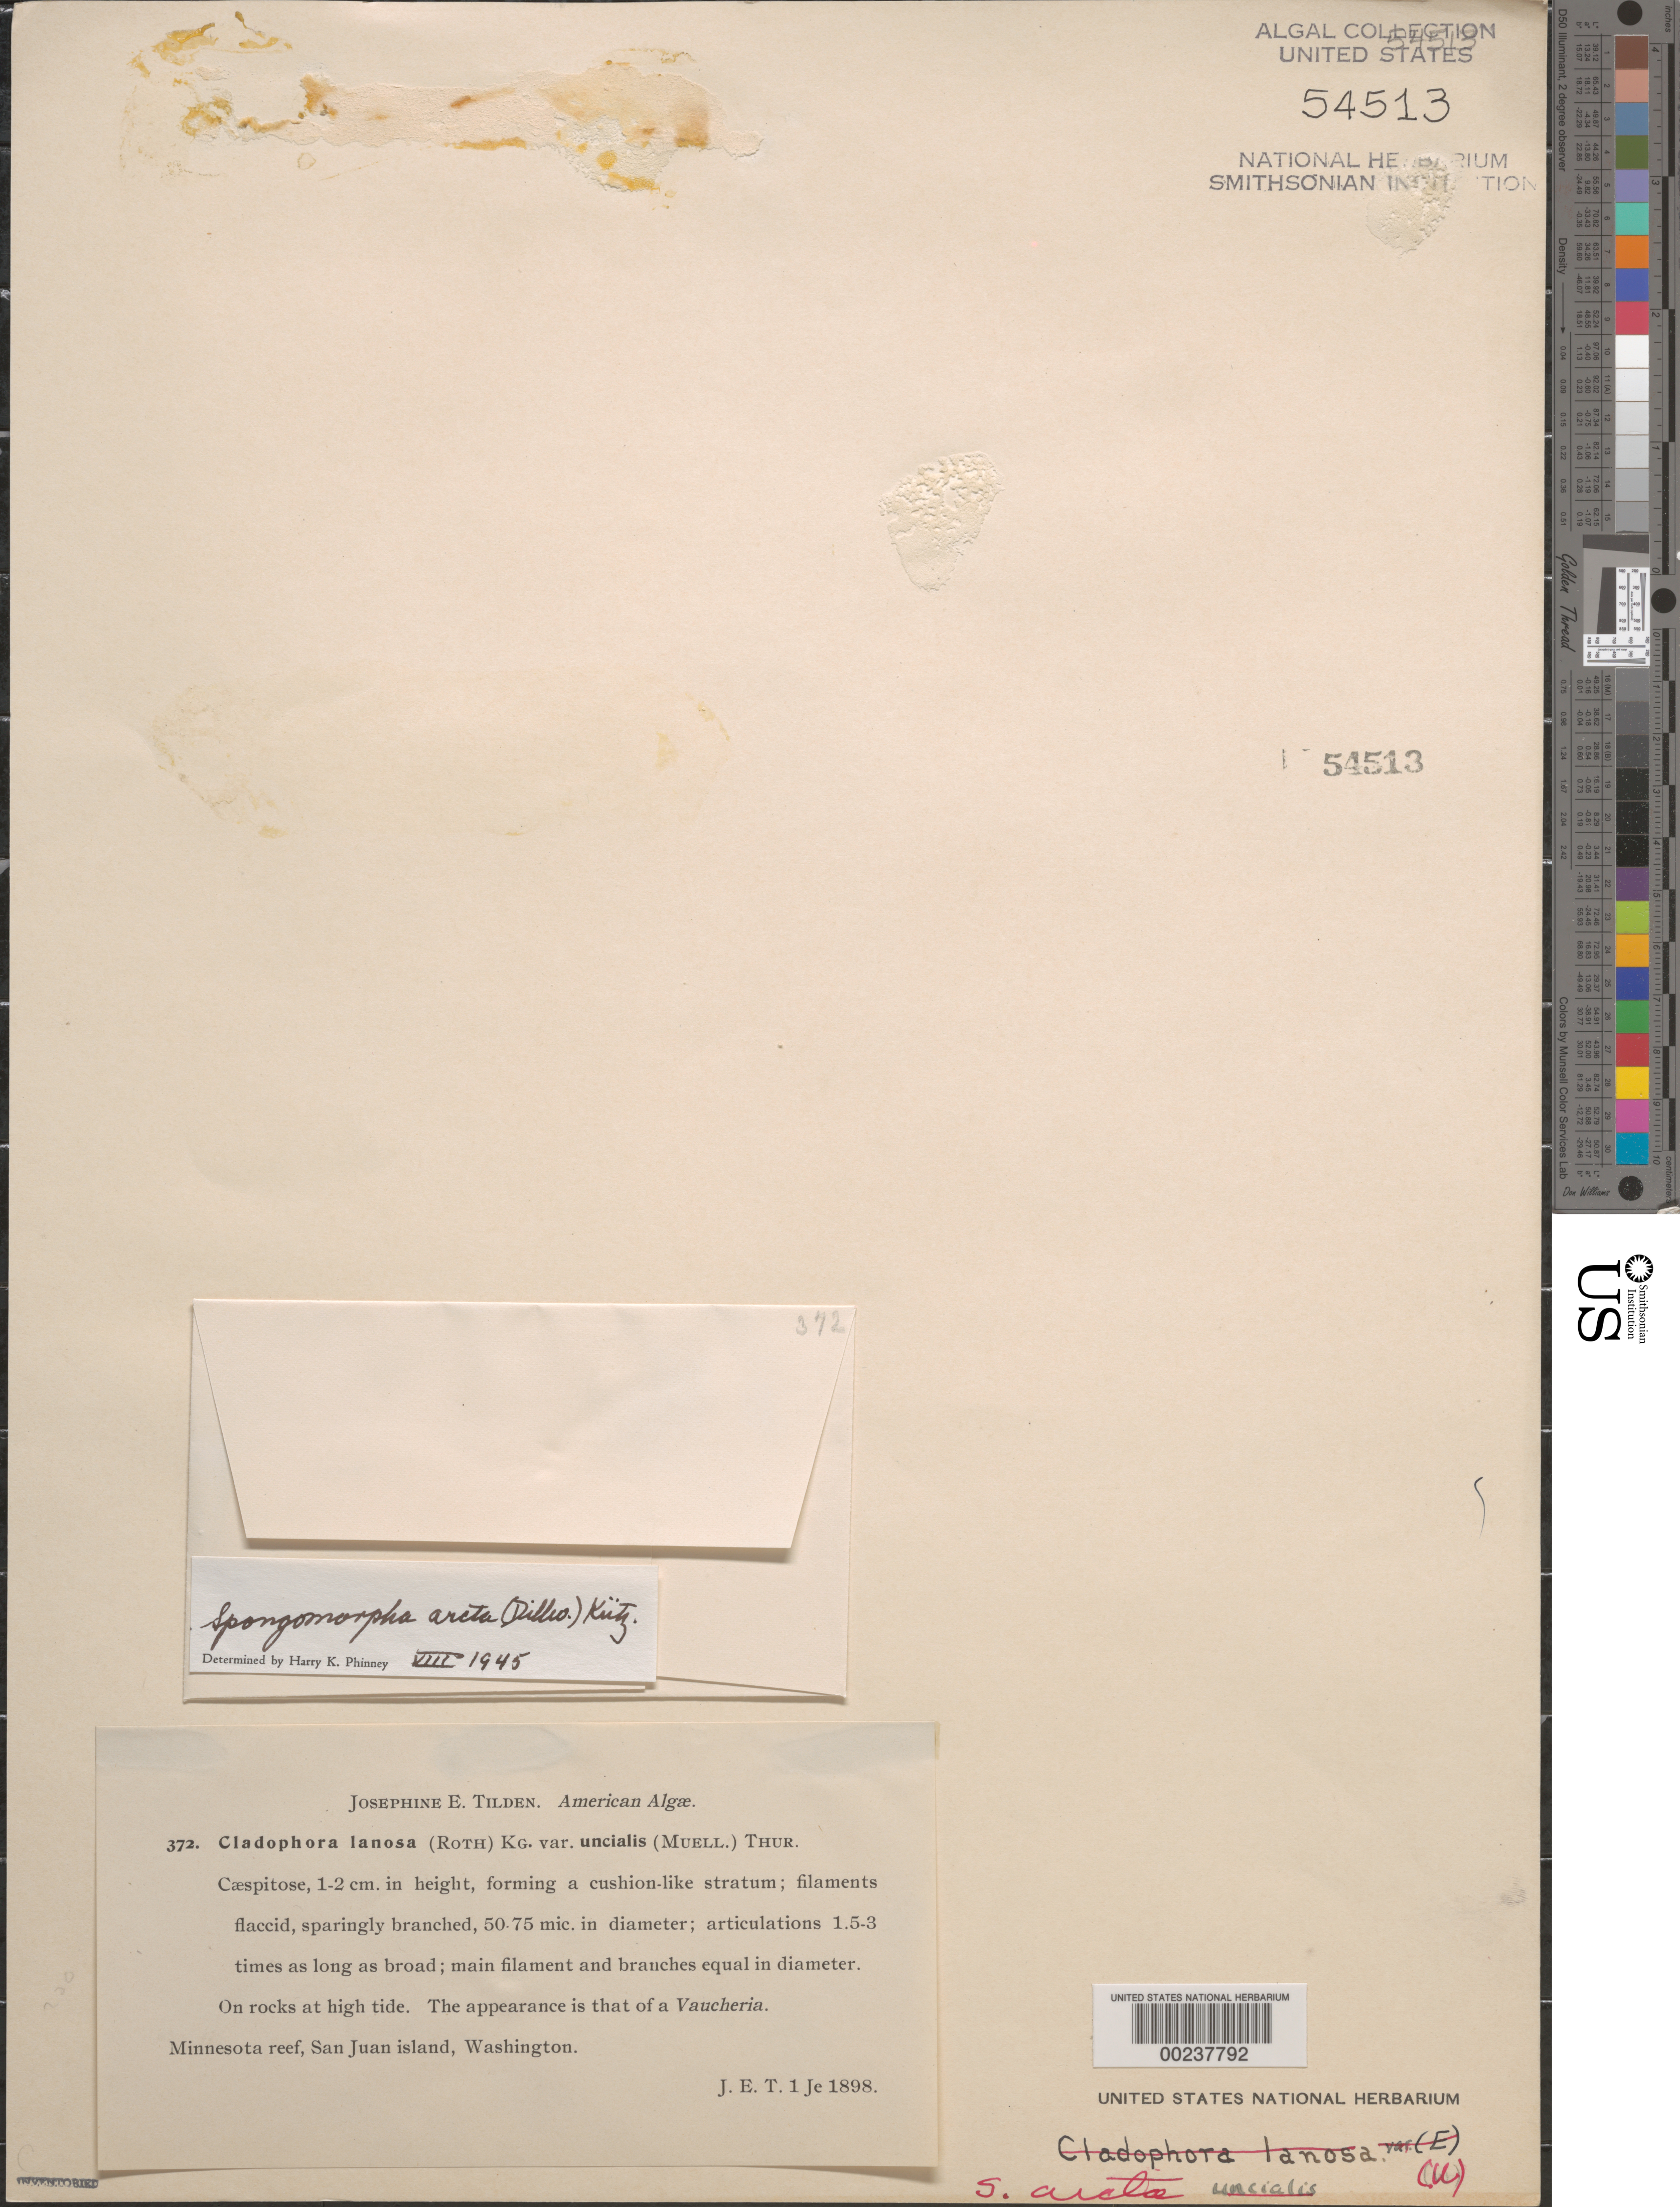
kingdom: Plantae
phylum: Chlorophyta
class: Ulvophyceae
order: Ulotrichales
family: Ulotrichaceae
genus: Acrosiphonia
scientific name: Acrosiphonia arcta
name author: (Dillwyn) Gain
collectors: J. E. Tilden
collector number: JET 372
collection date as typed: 01 Jun 1898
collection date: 1898-06-01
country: United States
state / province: Washington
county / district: San Juan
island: San Juan Island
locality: Minnesota Reef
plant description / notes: Tilden, American Algae, as Cladophora lanosa var. uncialis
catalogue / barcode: US 54513